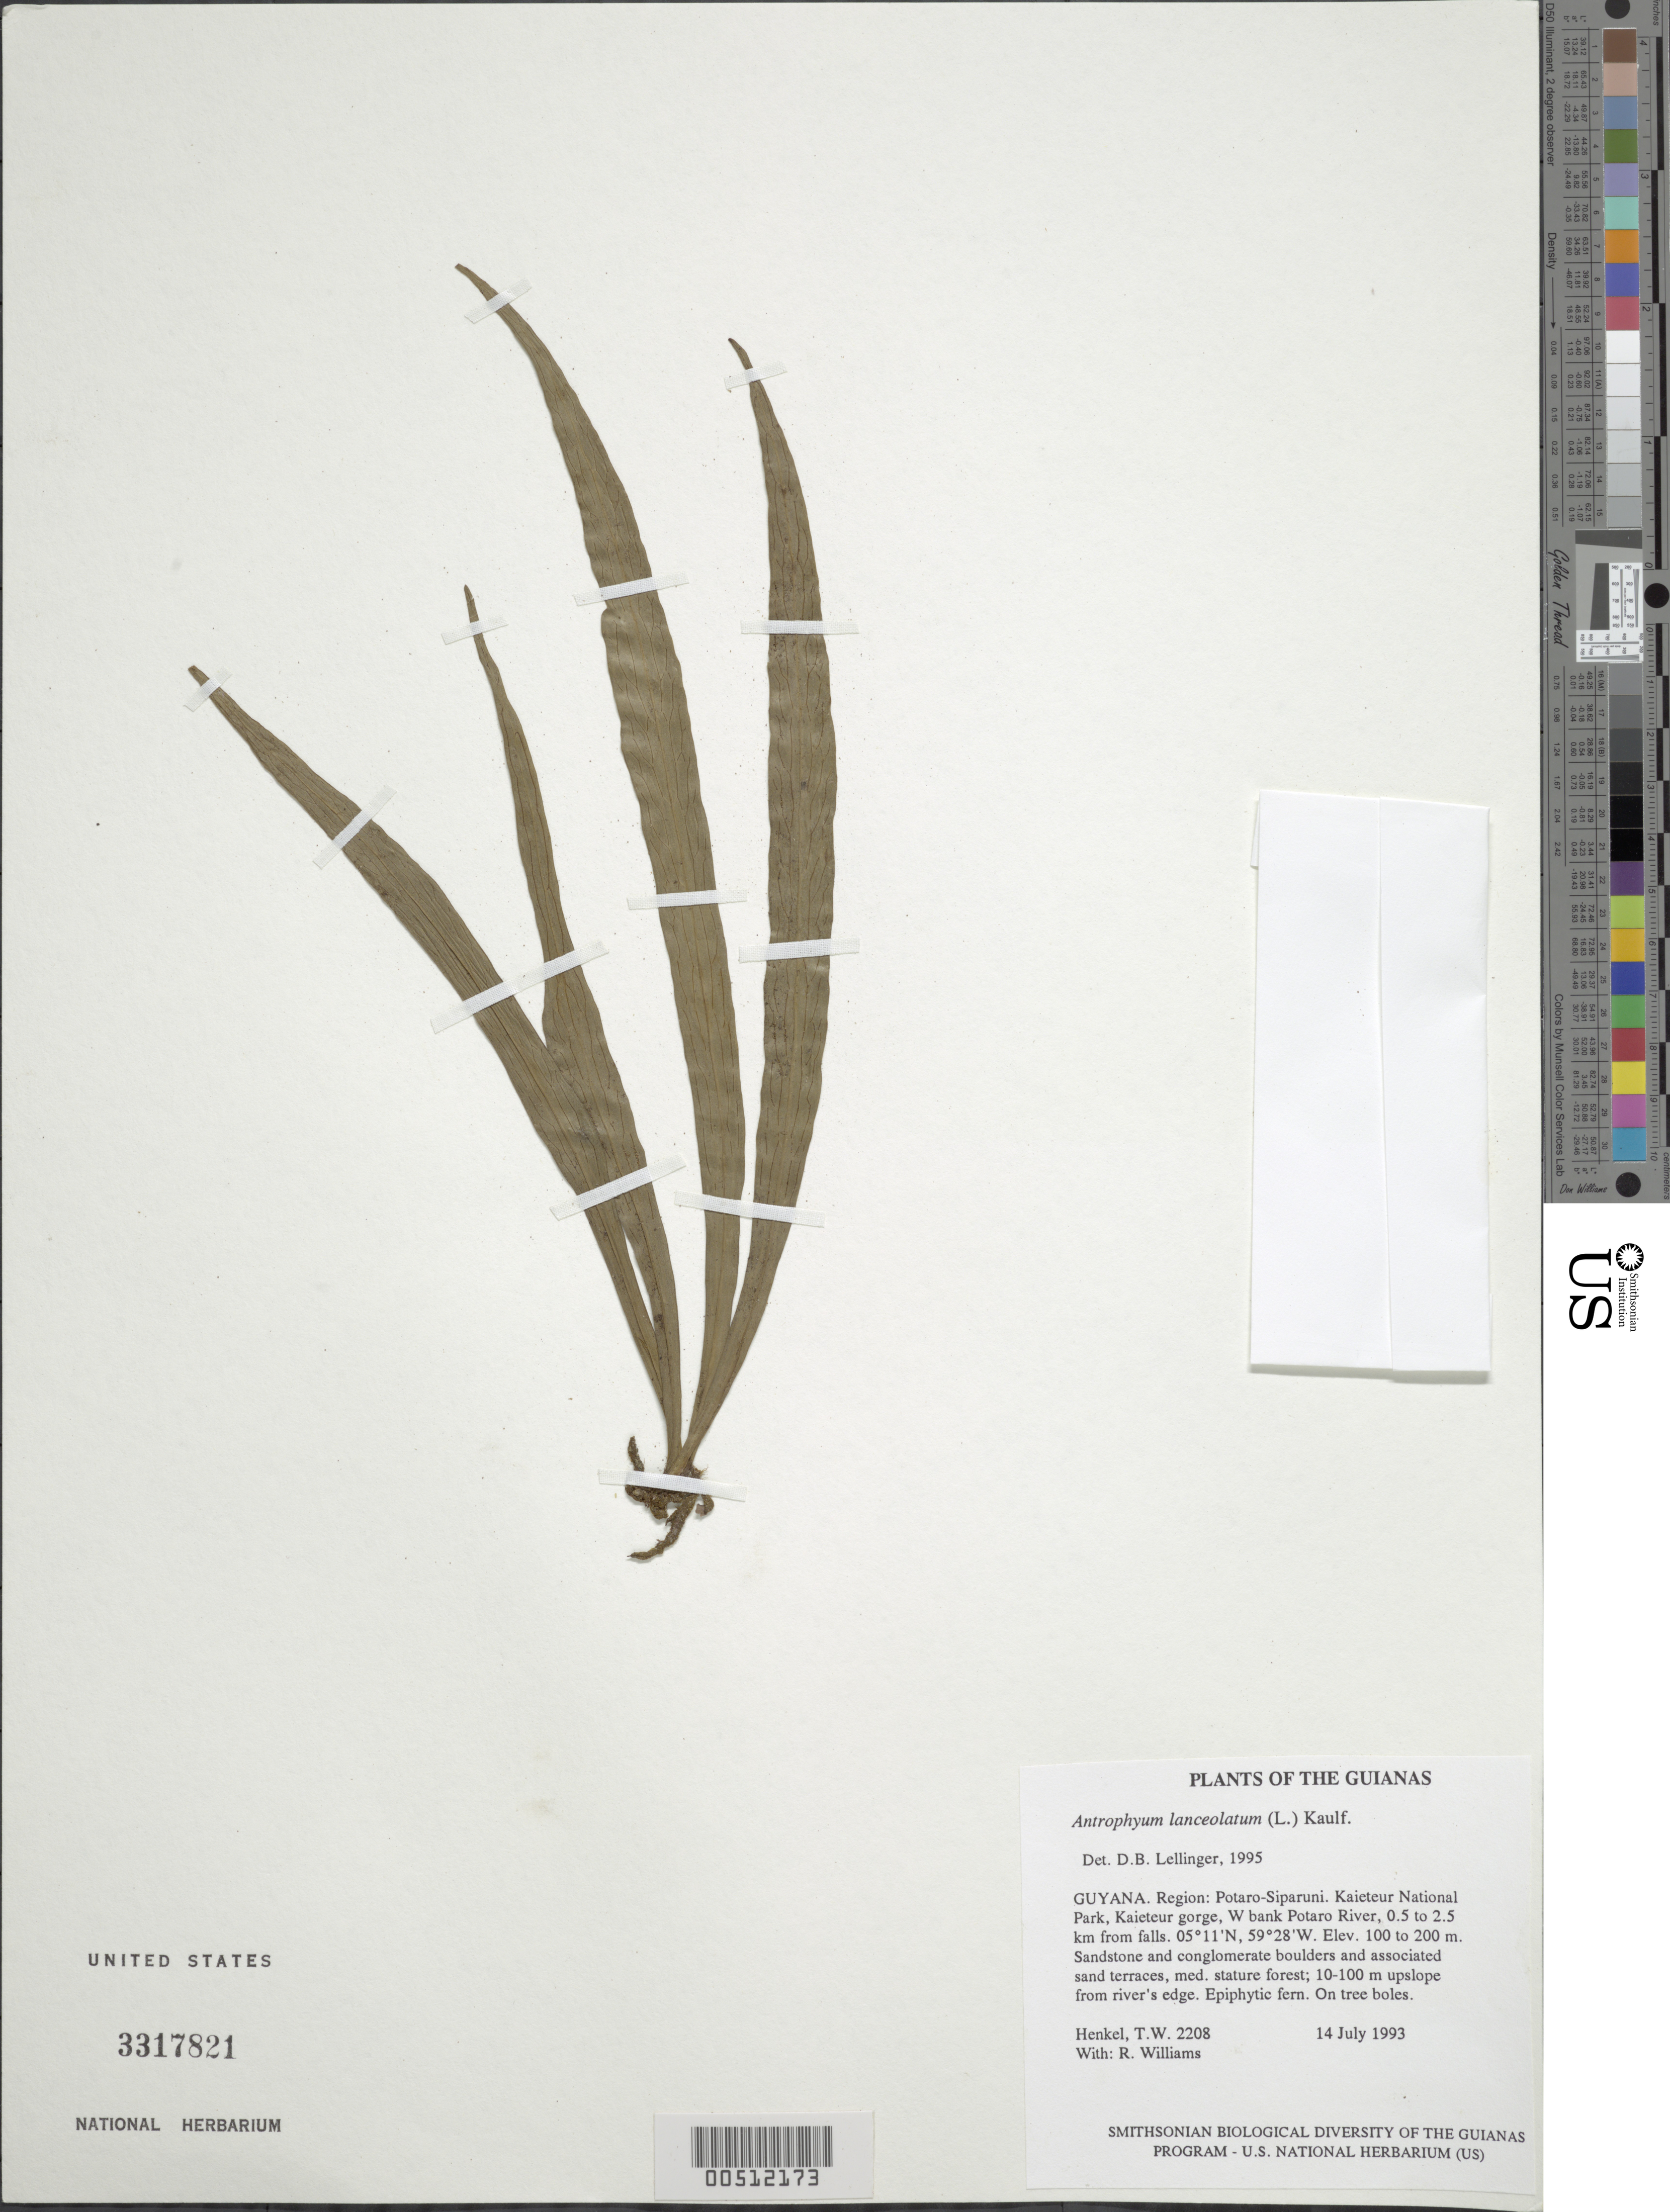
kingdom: Plantae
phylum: Tracheophyta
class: Polypodiopsida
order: Polypodiales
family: Pteridaceae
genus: Polytaenium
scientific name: Polytaenium lanceolatum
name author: (L.) Desv.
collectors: T. Henkel & R. Williams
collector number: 2208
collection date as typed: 14 July 1993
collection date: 1993-07-14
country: Guyana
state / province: Potaro-Siparuni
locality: Kaieteur National Park, Kaieteur gorge, W bank Potaro R, 0.5-2.5 km from falls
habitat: Sandstone and conglomerate boulders and associated sand terraces, med. stature forest; 10-100 m upslope from river's edge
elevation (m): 100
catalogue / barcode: US 3317821